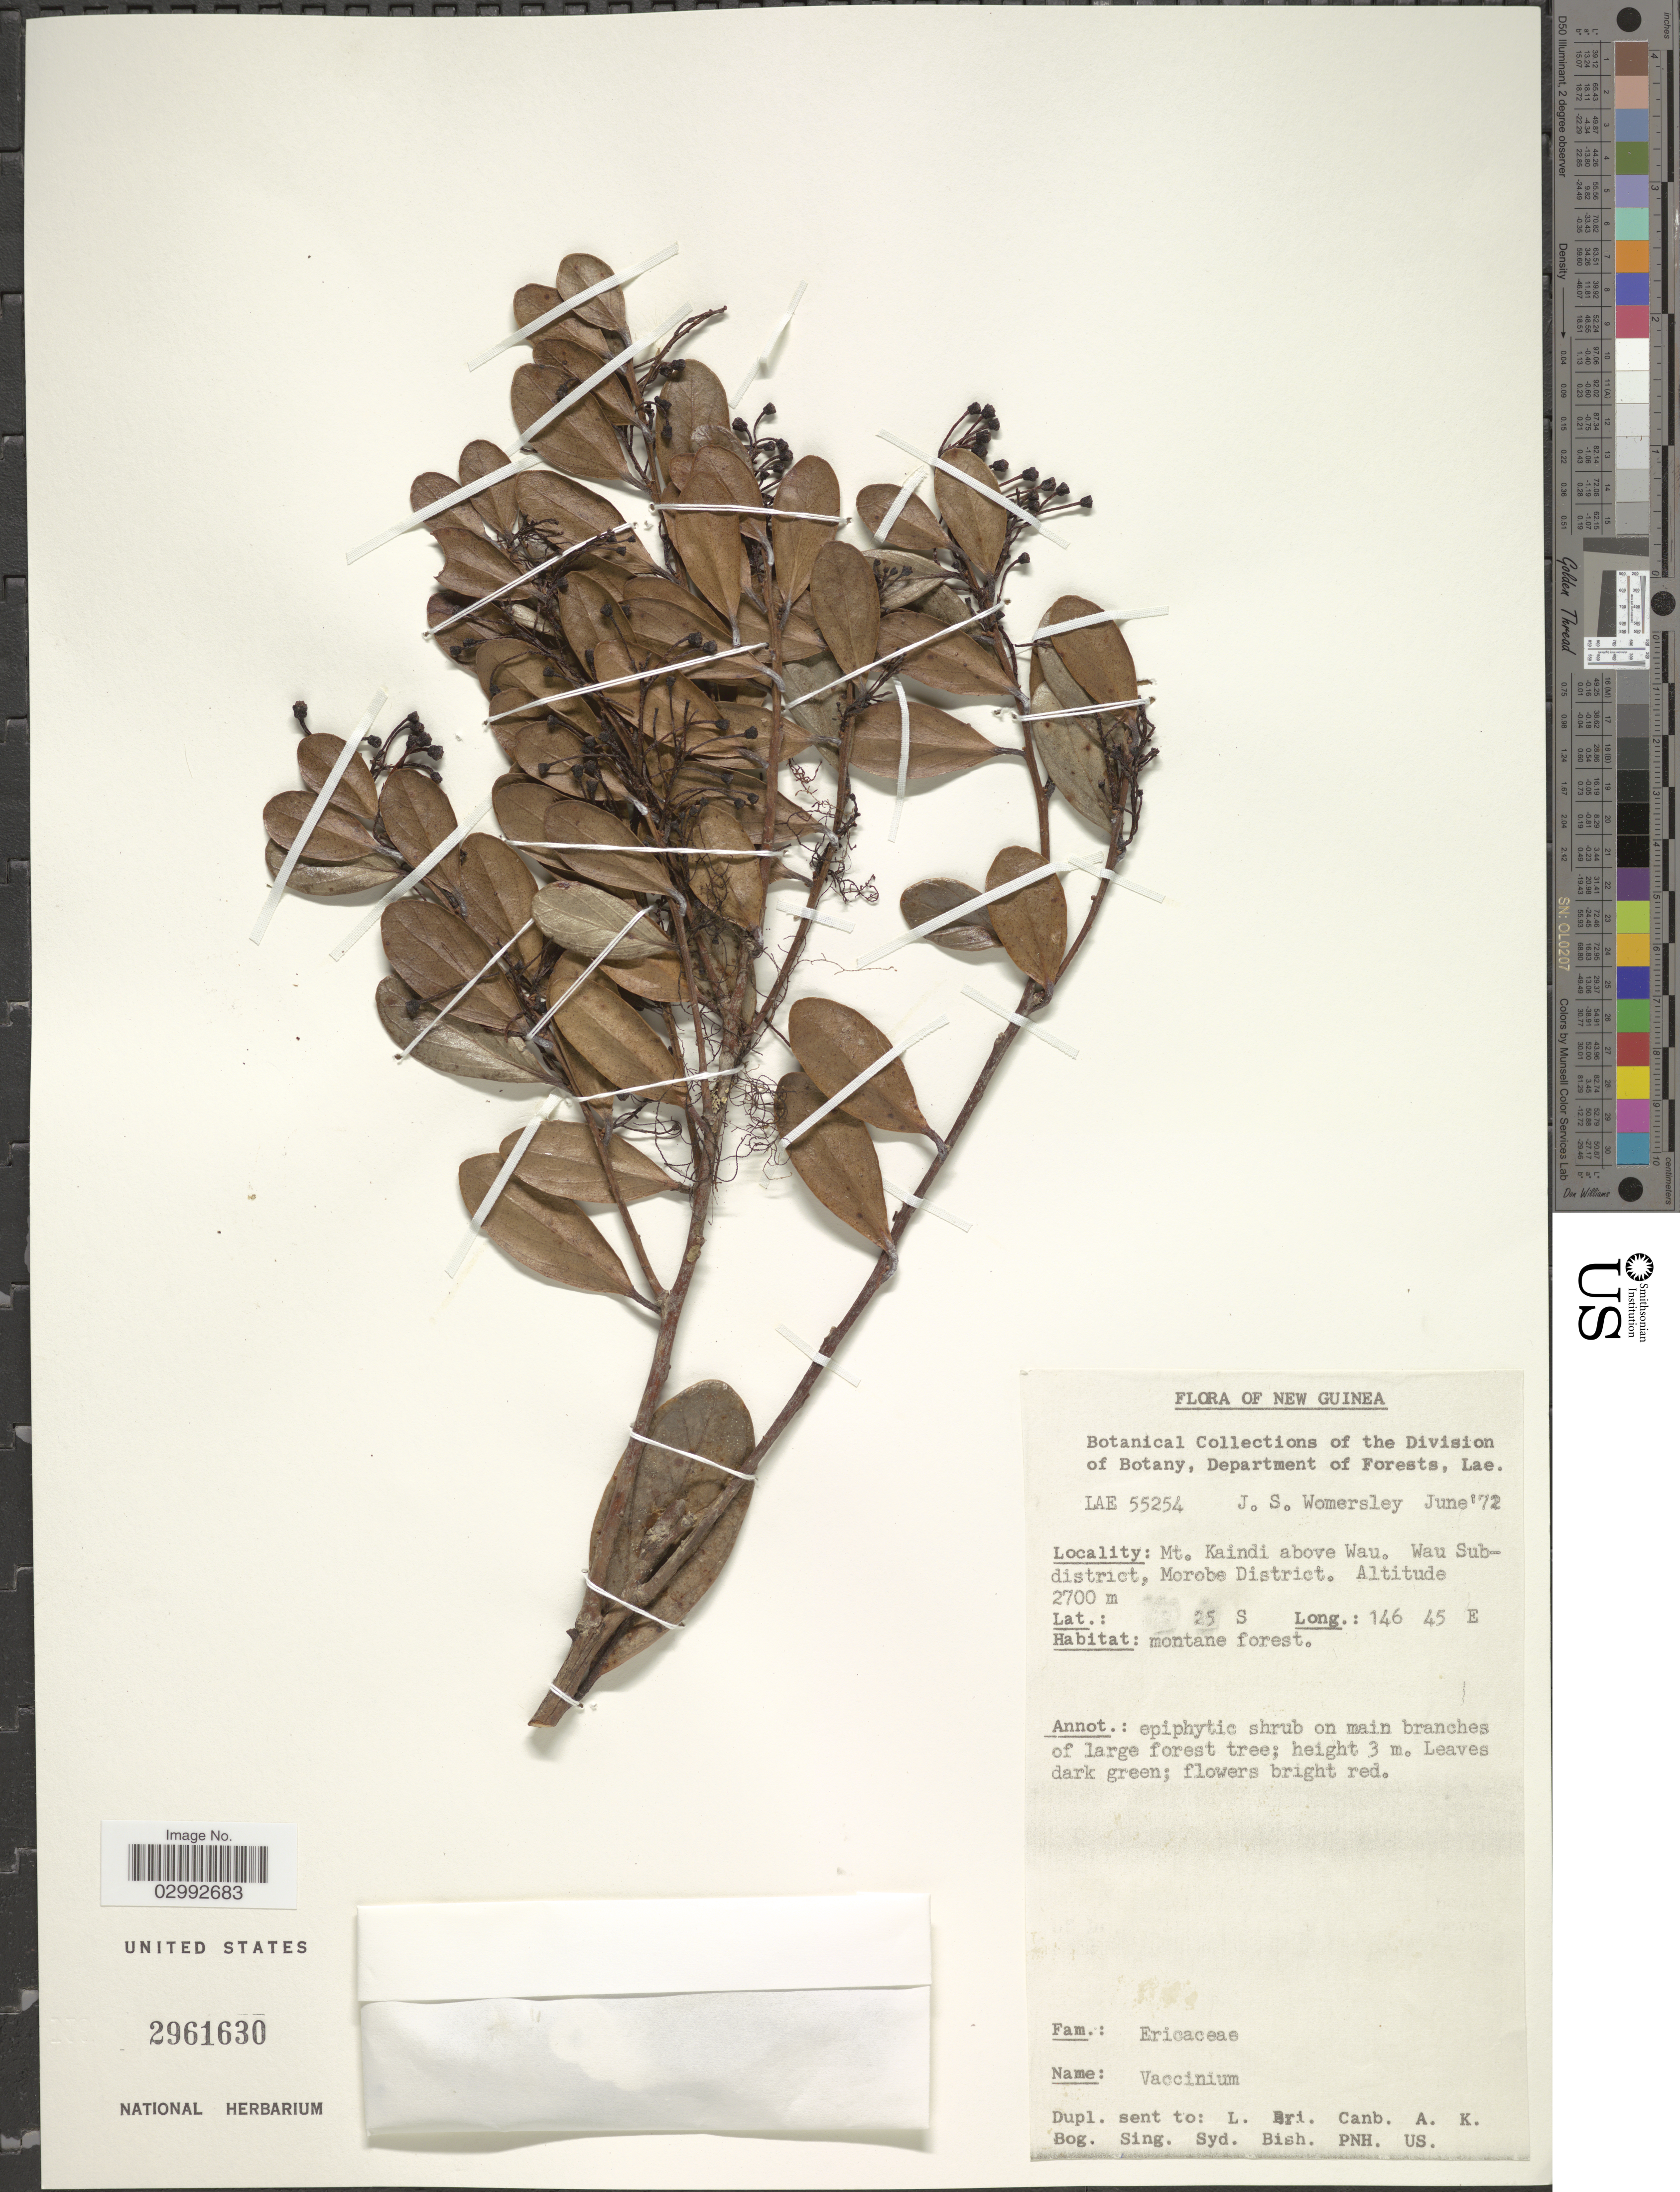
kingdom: Plantae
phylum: Tracheophyta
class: Magnoliopsida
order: Ericales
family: Ericaceae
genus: Vaccinium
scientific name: Vaccinium sp.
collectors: J. S. Womersley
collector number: LAE 55254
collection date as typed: Transcribed d/m/y: /6/72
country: Papua New Guinea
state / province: Morobe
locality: New Guinea, Mt. Kaindi above Wau, Wau Subdistrict, Morobe District.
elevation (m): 2700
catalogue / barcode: US 2961630